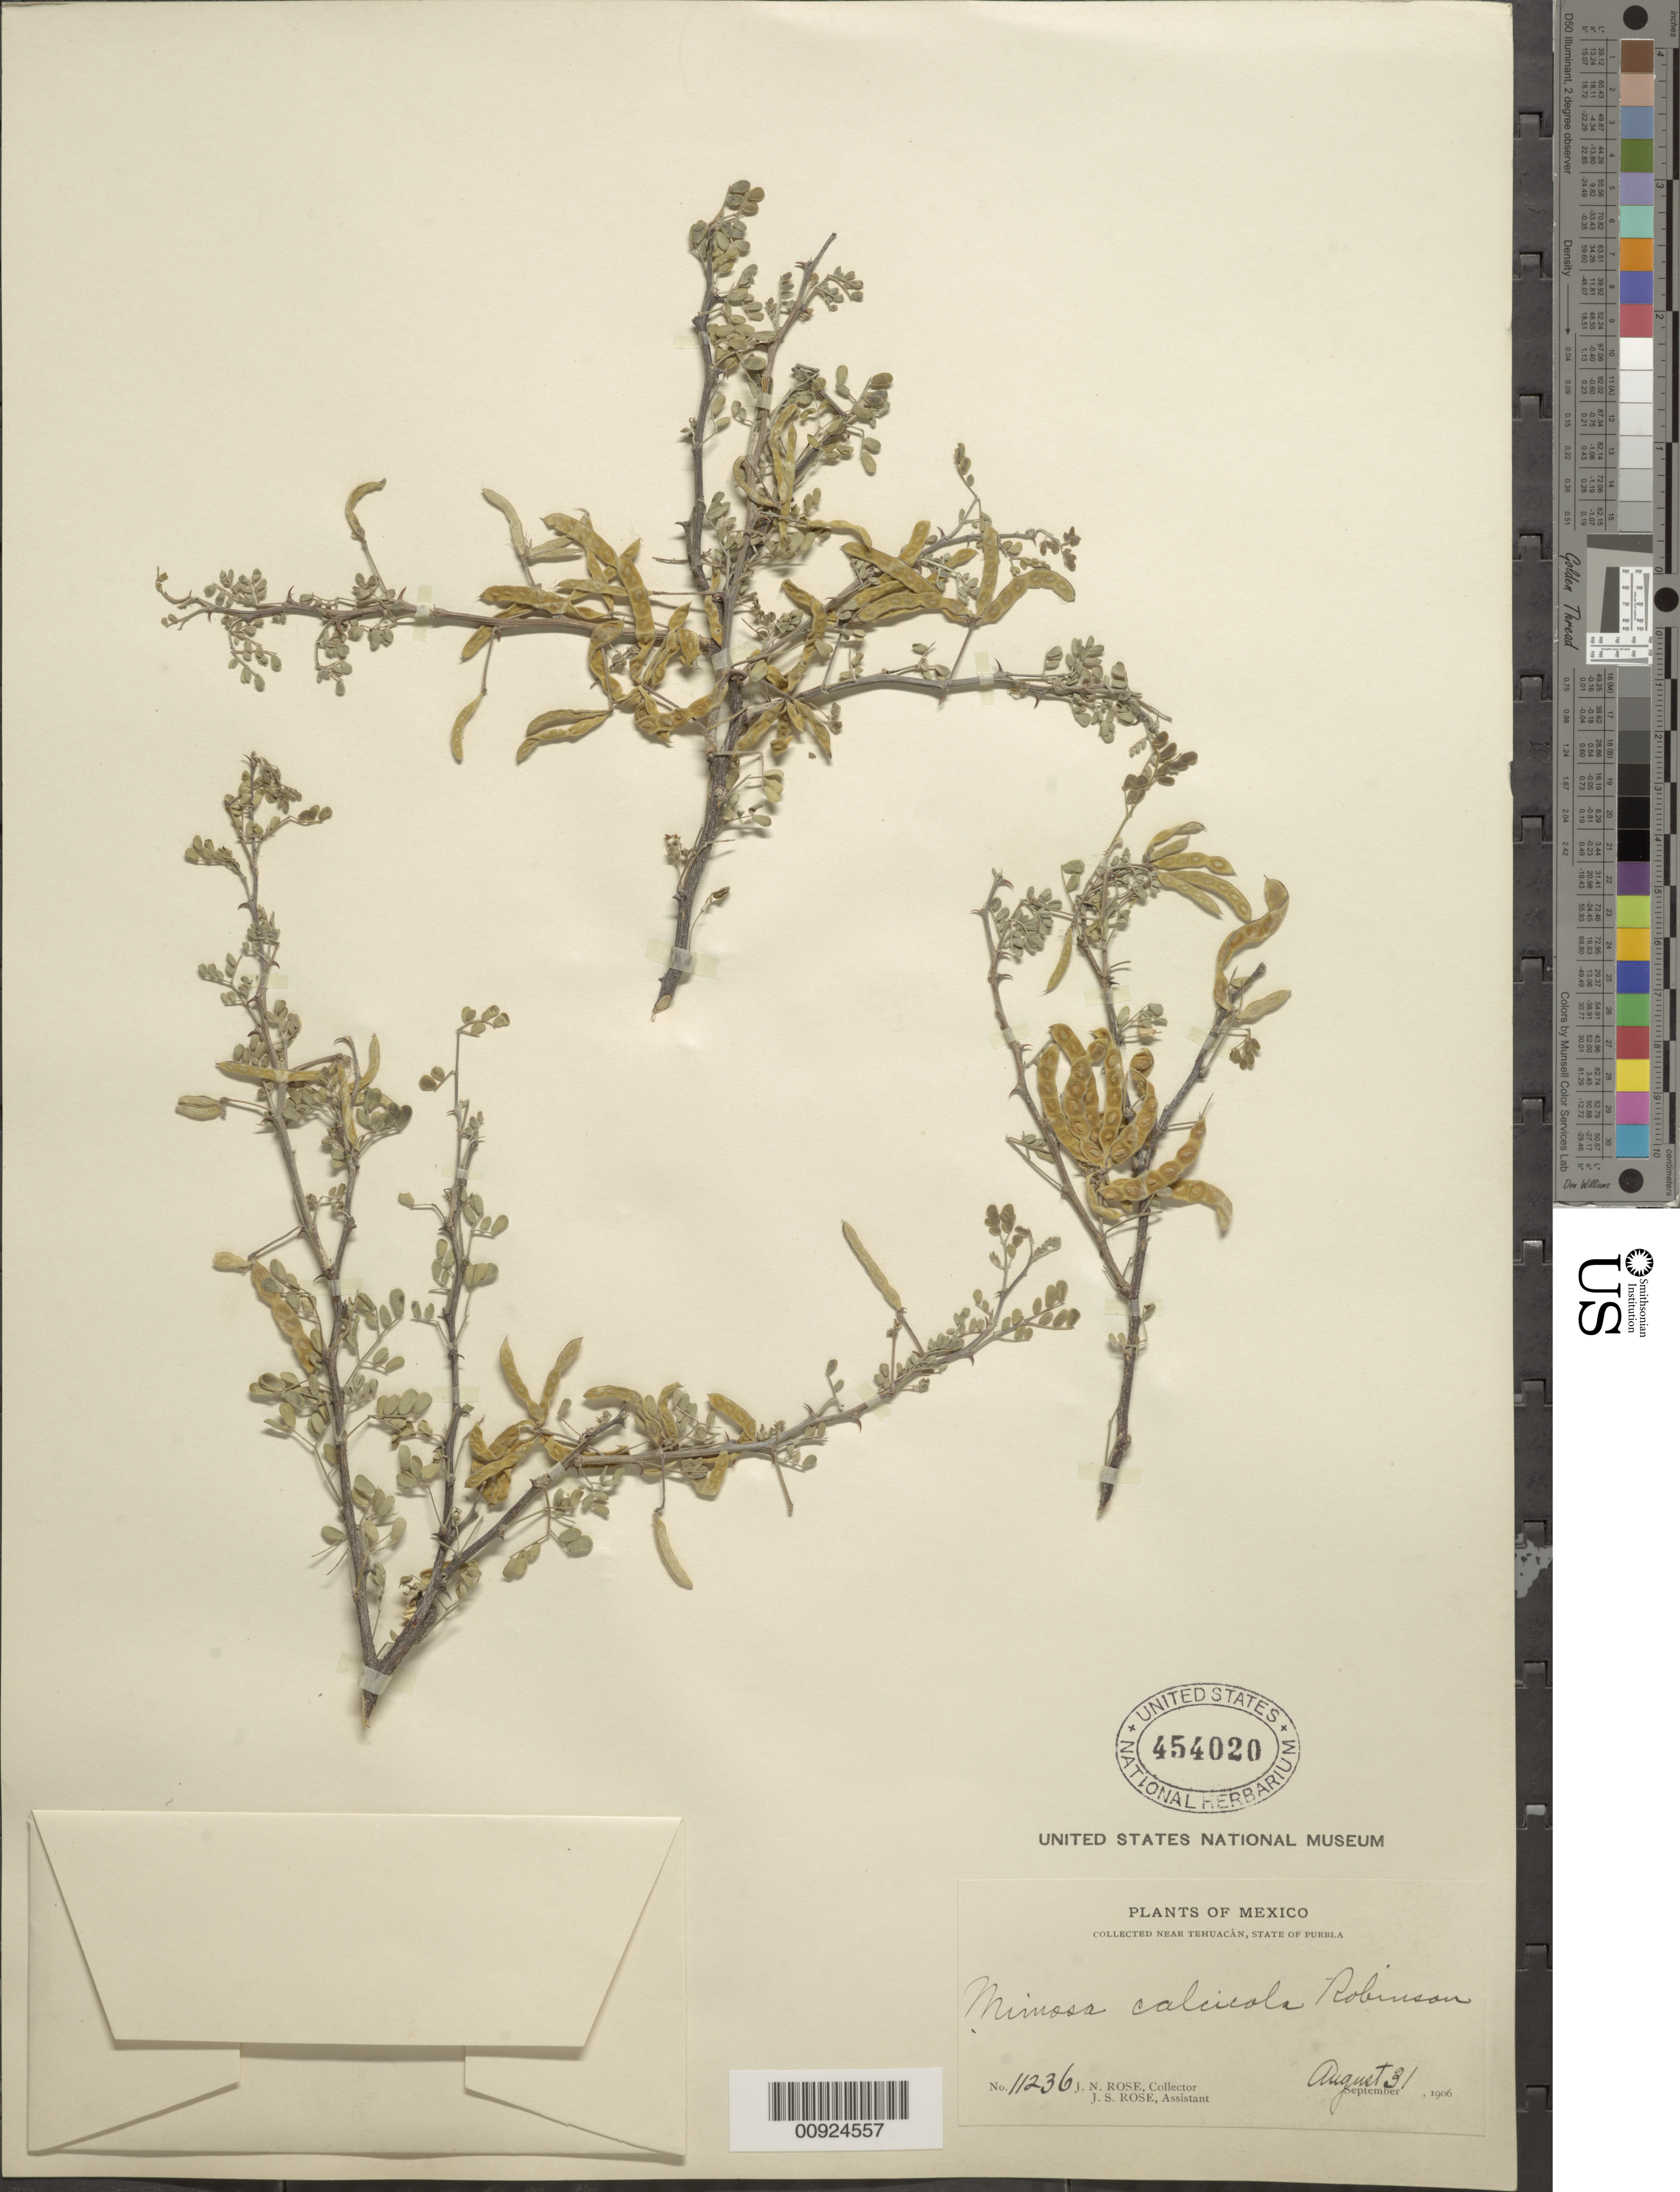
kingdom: Plantae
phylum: Tracheophyta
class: Magnoliopsida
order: Fabales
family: Fabaceae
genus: Mimosa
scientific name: Mimosa calcicola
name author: B.L. Rob.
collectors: J. N. Rose & J. S. Rose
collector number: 11236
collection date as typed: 31 Aug 1906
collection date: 1906-08-31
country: Mexico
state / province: Puebla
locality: Near Tehuacán, State of Puebla.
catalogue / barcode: US 454020